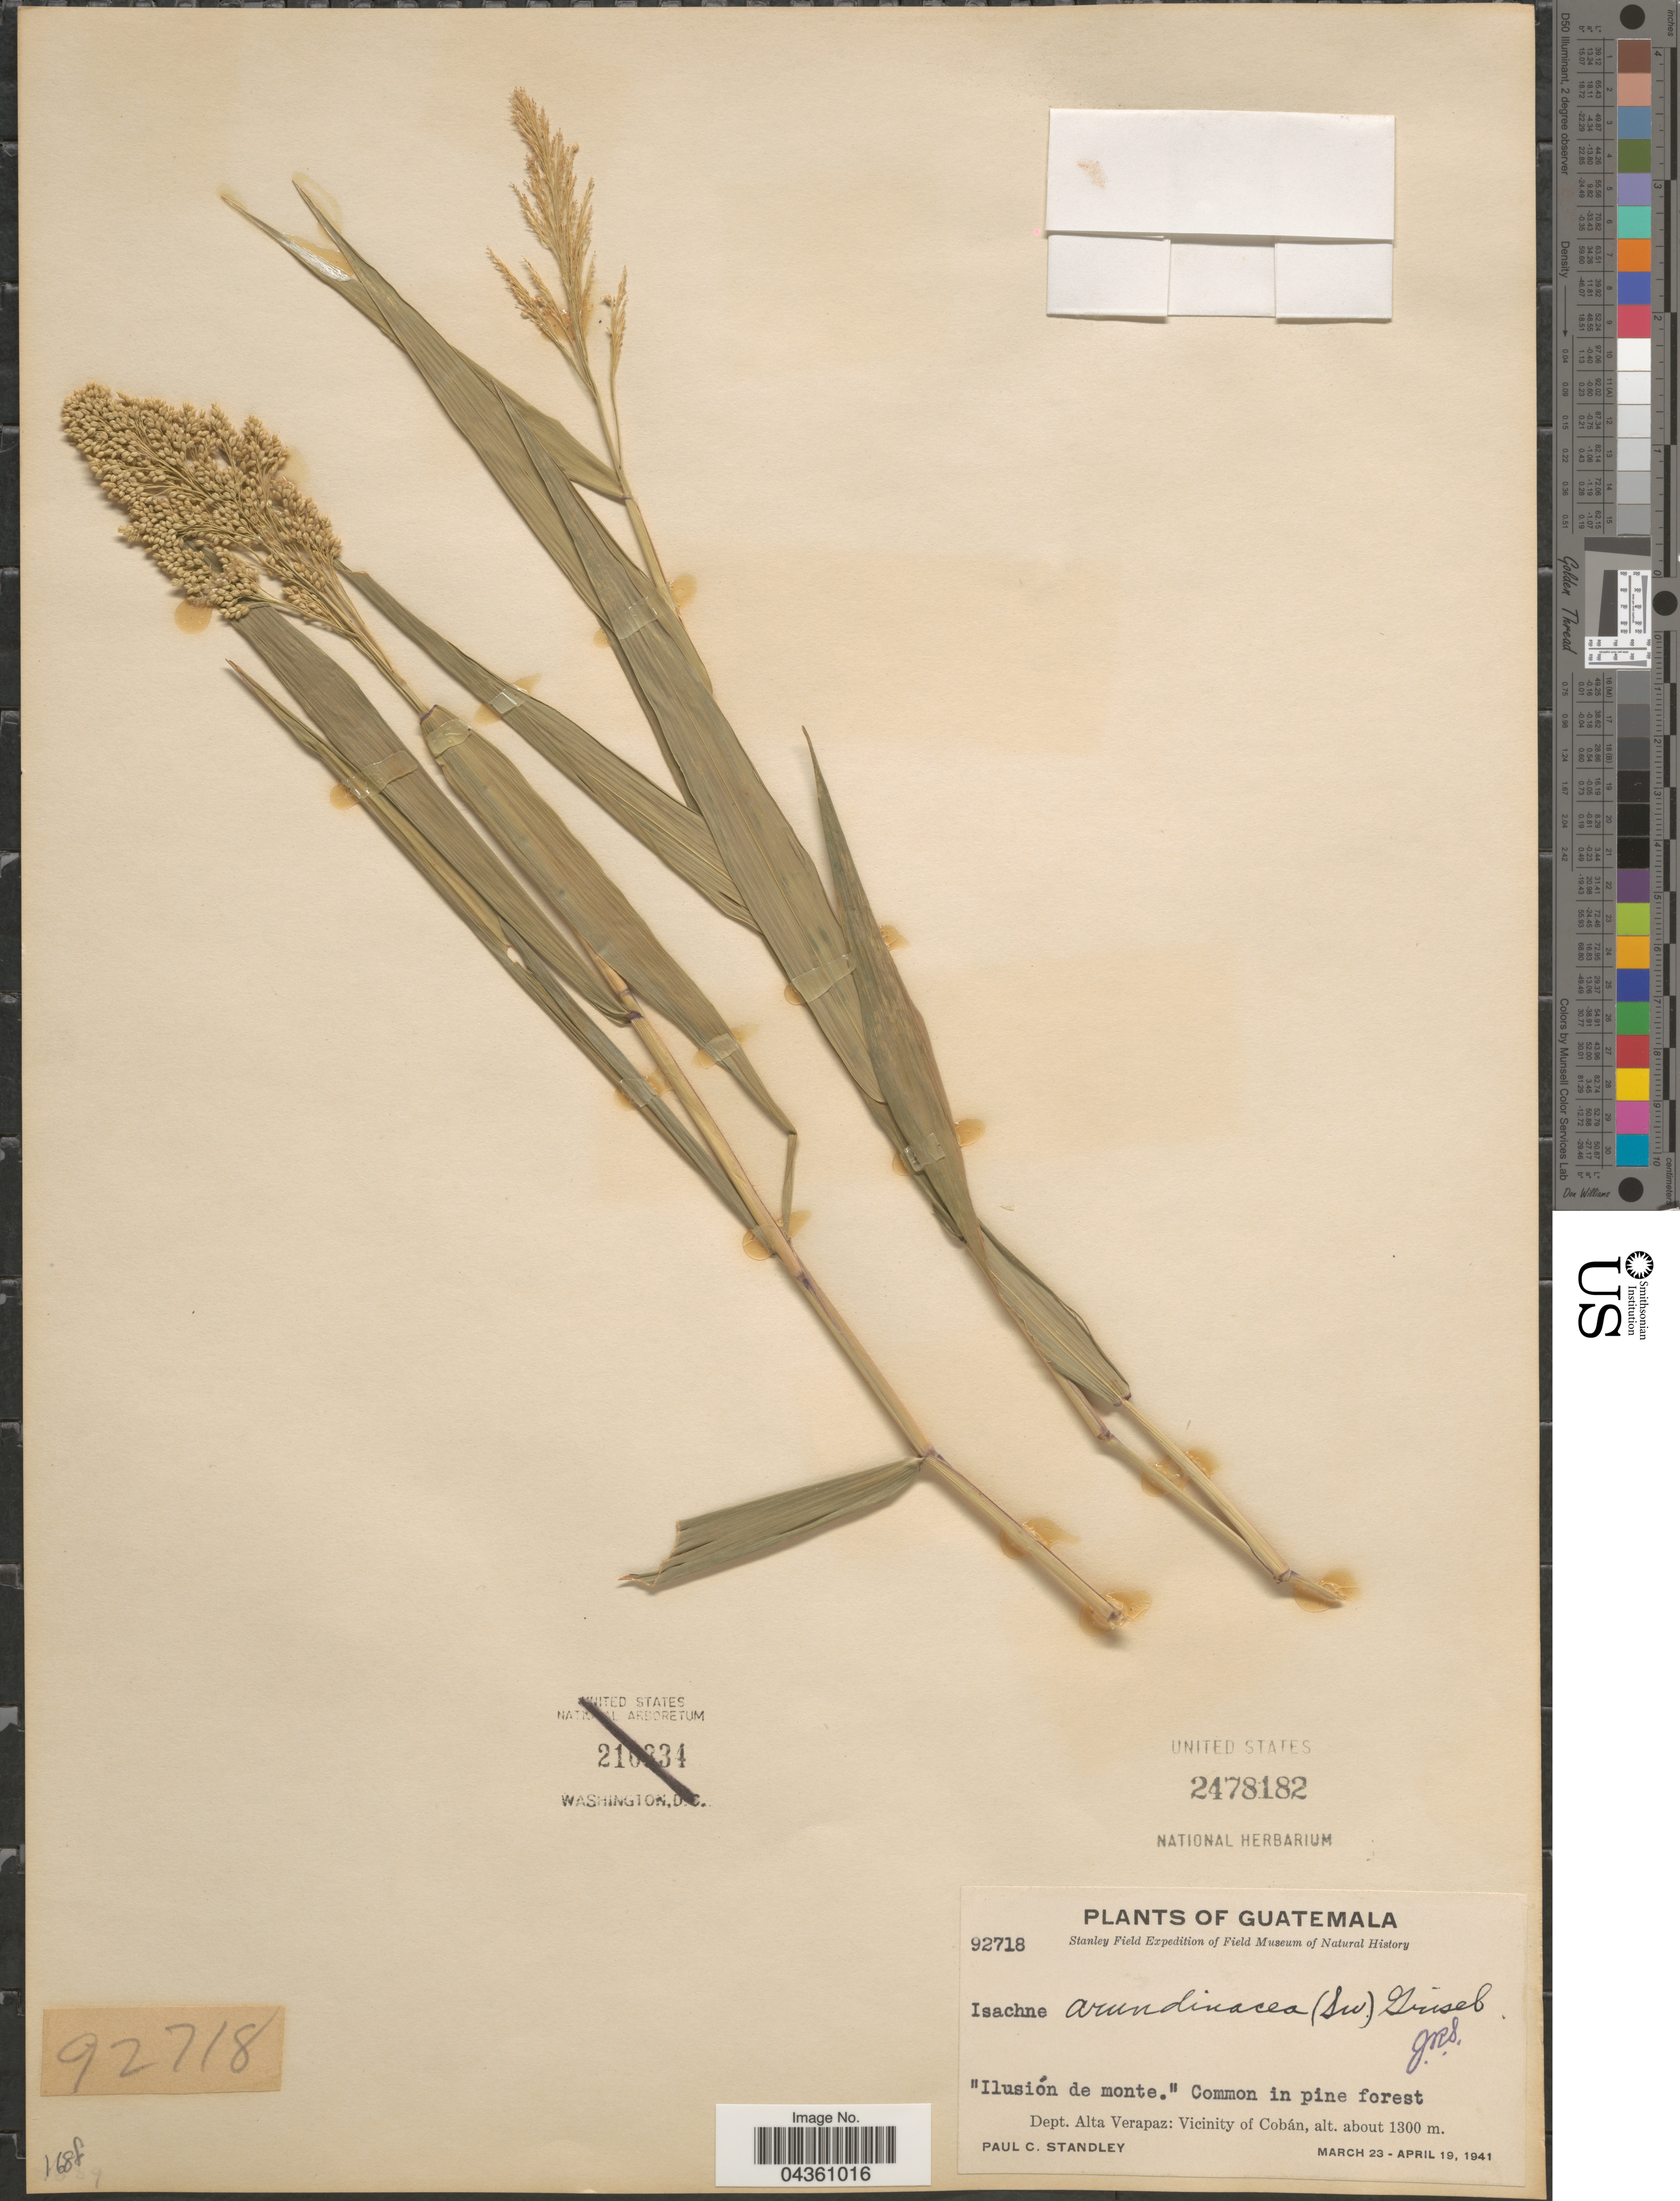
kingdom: Plantae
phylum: Tracheophyta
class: Liliopsida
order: Poales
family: Poaceae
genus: Isachne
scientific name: Isachne arundinacea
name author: (Sw.) Griseb.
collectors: P. C. Standley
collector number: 92718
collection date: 1941-03-23/1941-04-19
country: Guatemala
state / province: Alta Verapaz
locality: Stanley Field Expedition. Dept. Alta Verapaz: Vicinity of Cobán.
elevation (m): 1300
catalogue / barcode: US 2478182